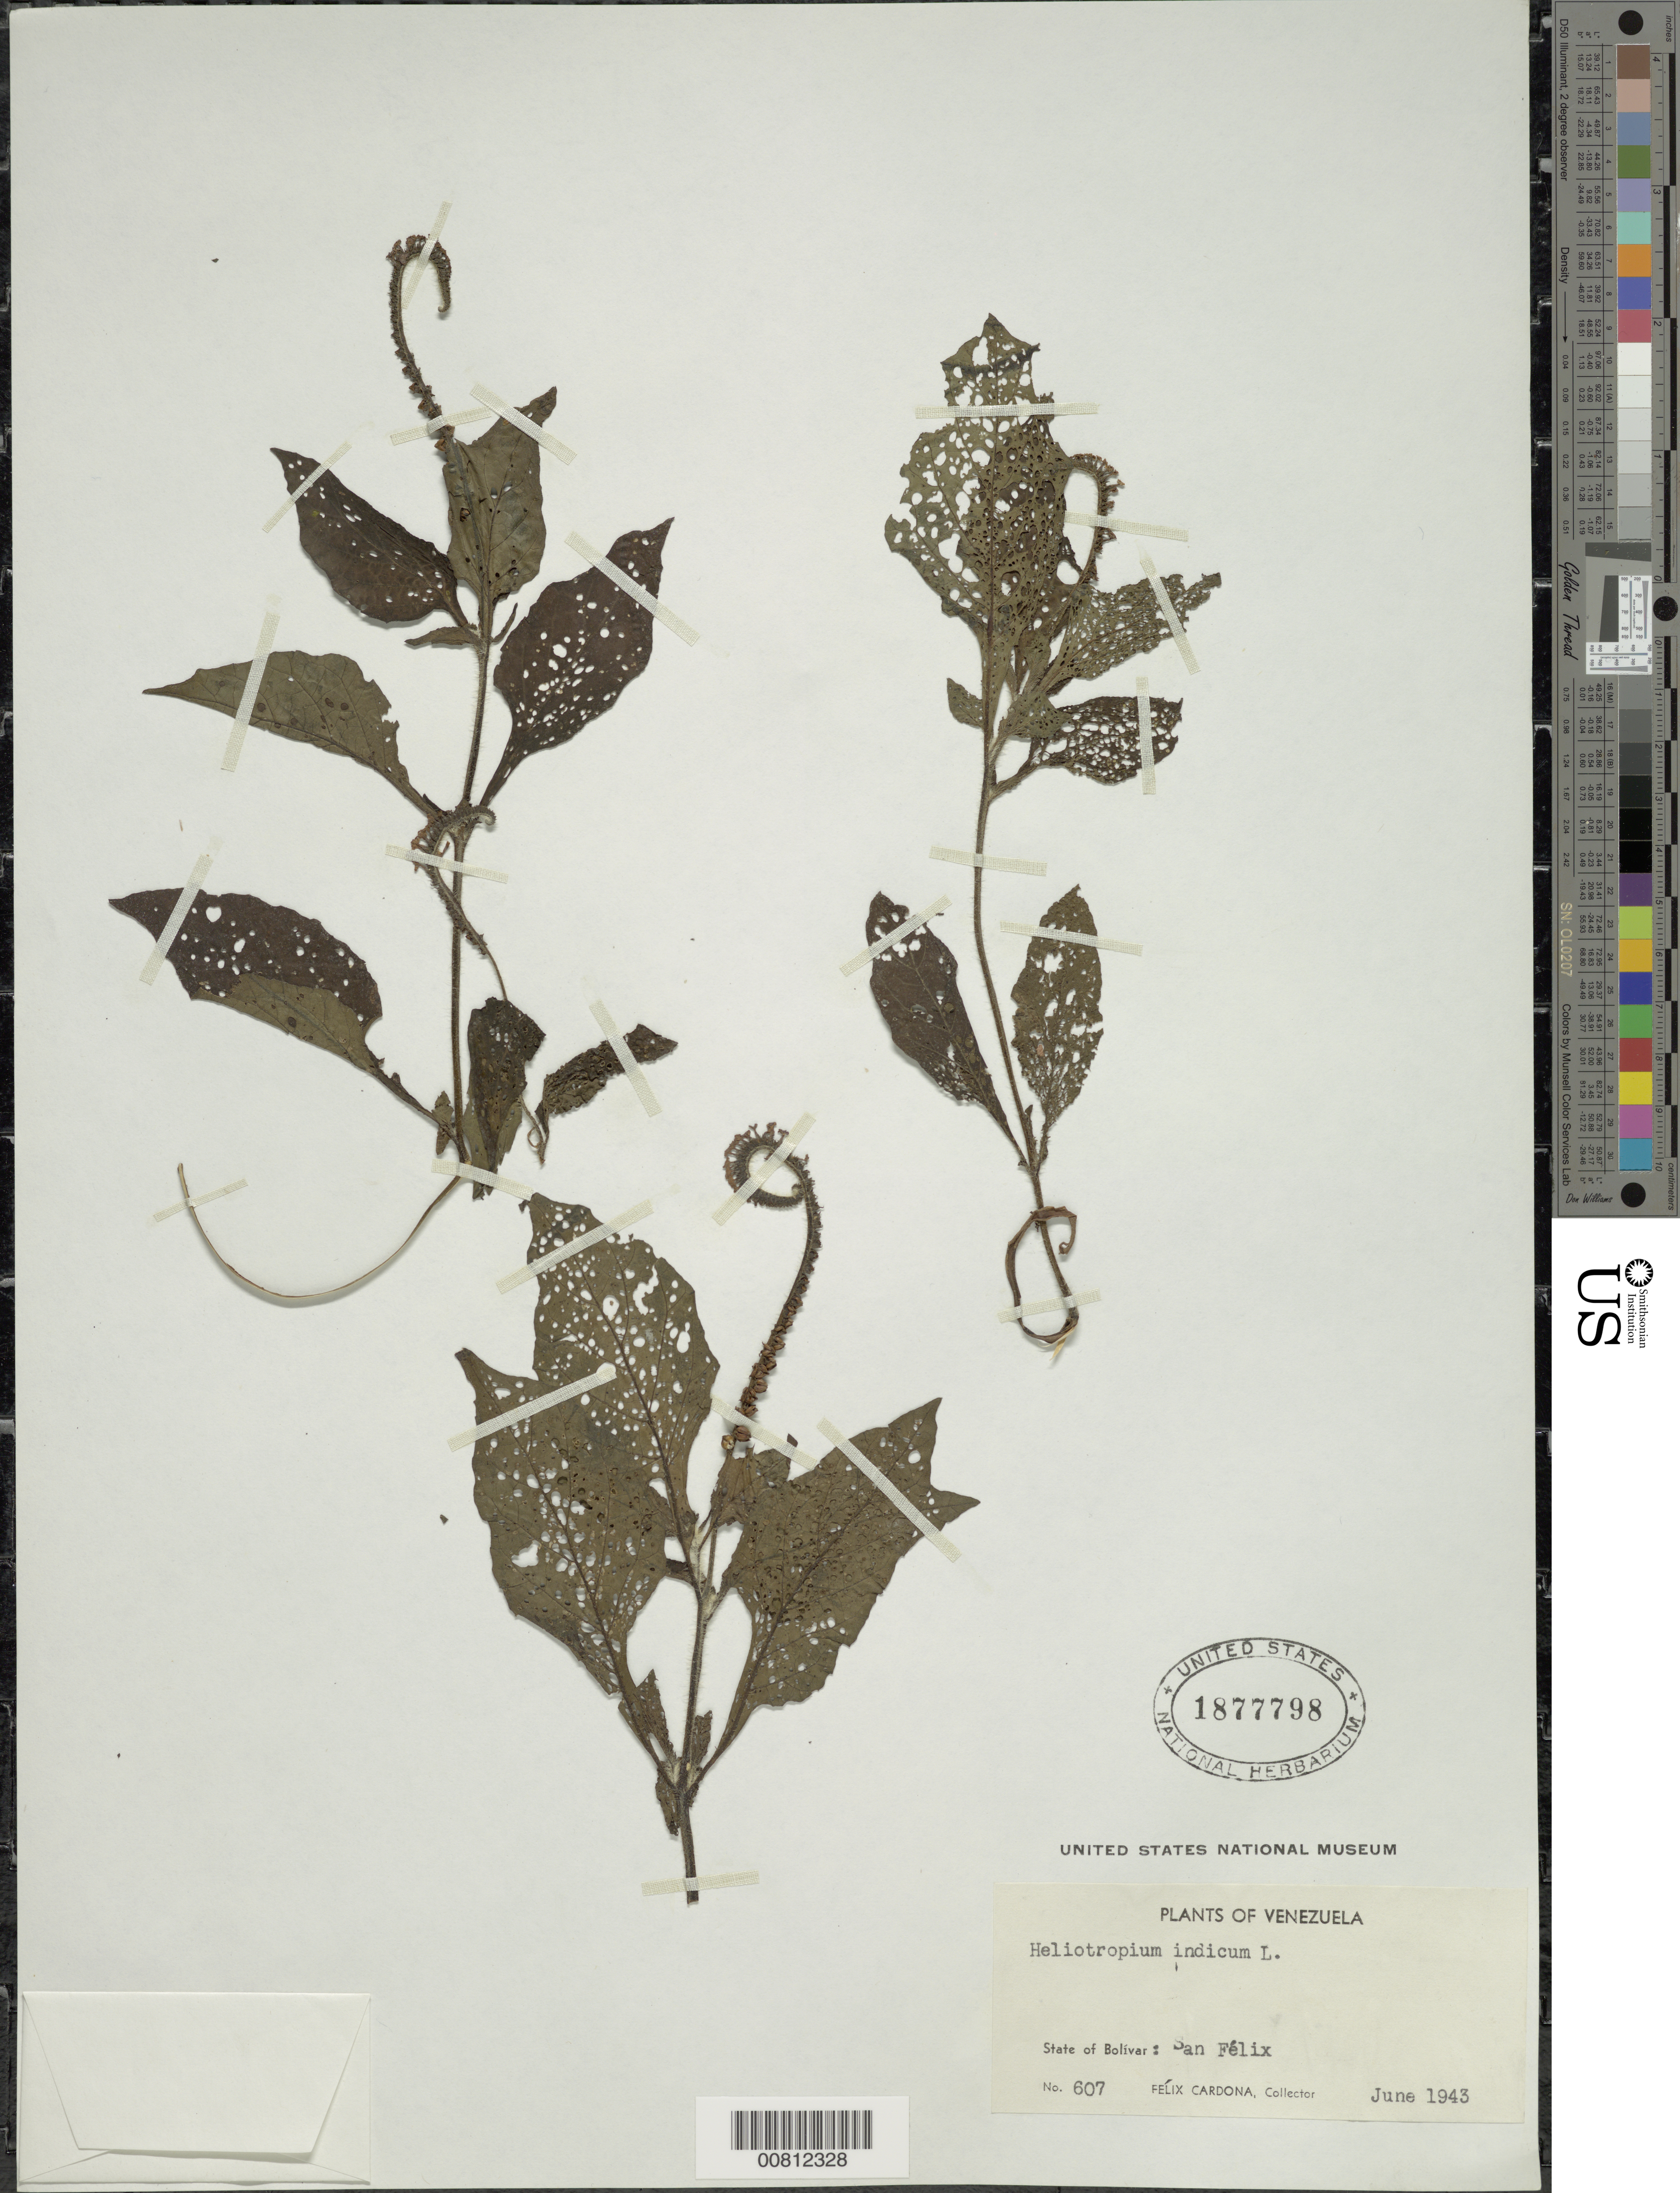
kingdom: Plantae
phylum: Tracheophyta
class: Magnoliopsida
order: Boraginales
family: Heliotropiaceae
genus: Heliotropium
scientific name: Heliotropium polyphyllum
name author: Lehm.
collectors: F. Cardona Puig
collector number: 607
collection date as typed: Jun-43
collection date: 1943-06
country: Venezuela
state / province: Bolívar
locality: San Félix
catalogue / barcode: US 1877798